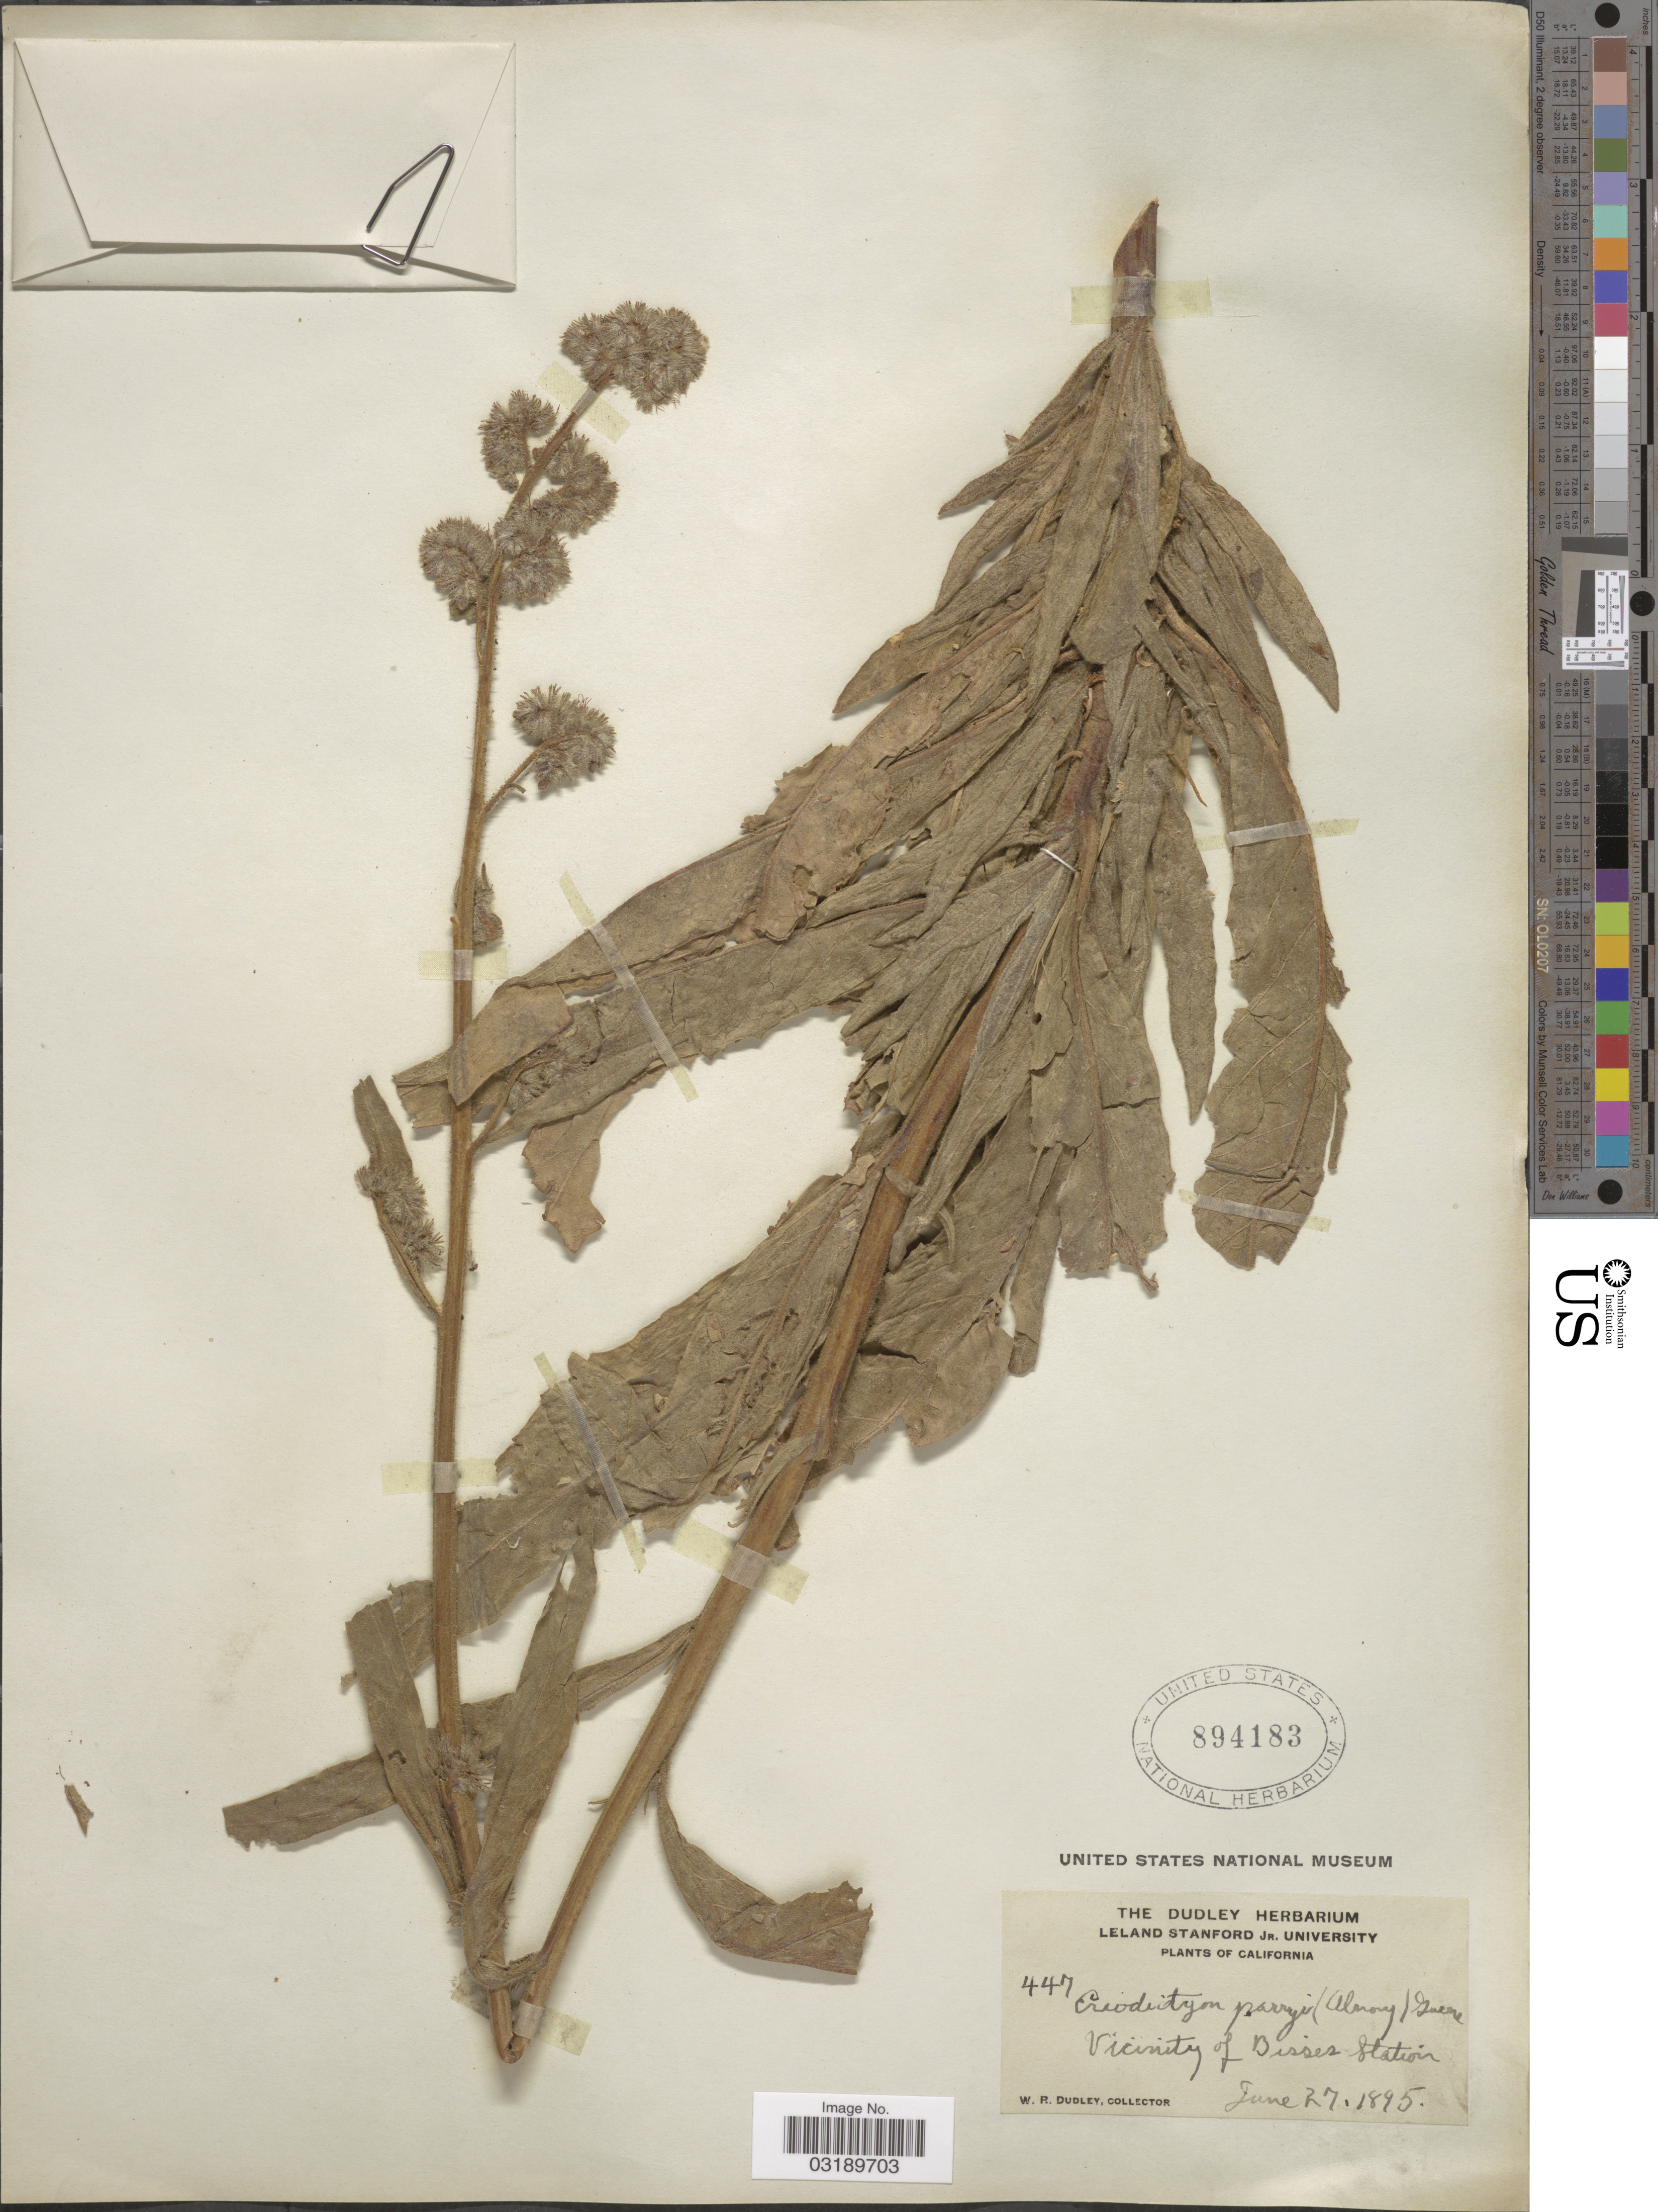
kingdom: Plantae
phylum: Tracheophyta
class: Magnoliopsida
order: Boraginales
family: Namaceae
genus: Eriodictyon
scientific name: Eriodictyon parryi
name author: A. Gray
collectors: W. Dudley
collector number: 447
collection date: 1895-06-27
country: United States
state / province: California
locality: Vicinity of Bisses Station.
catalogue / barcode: US 894183